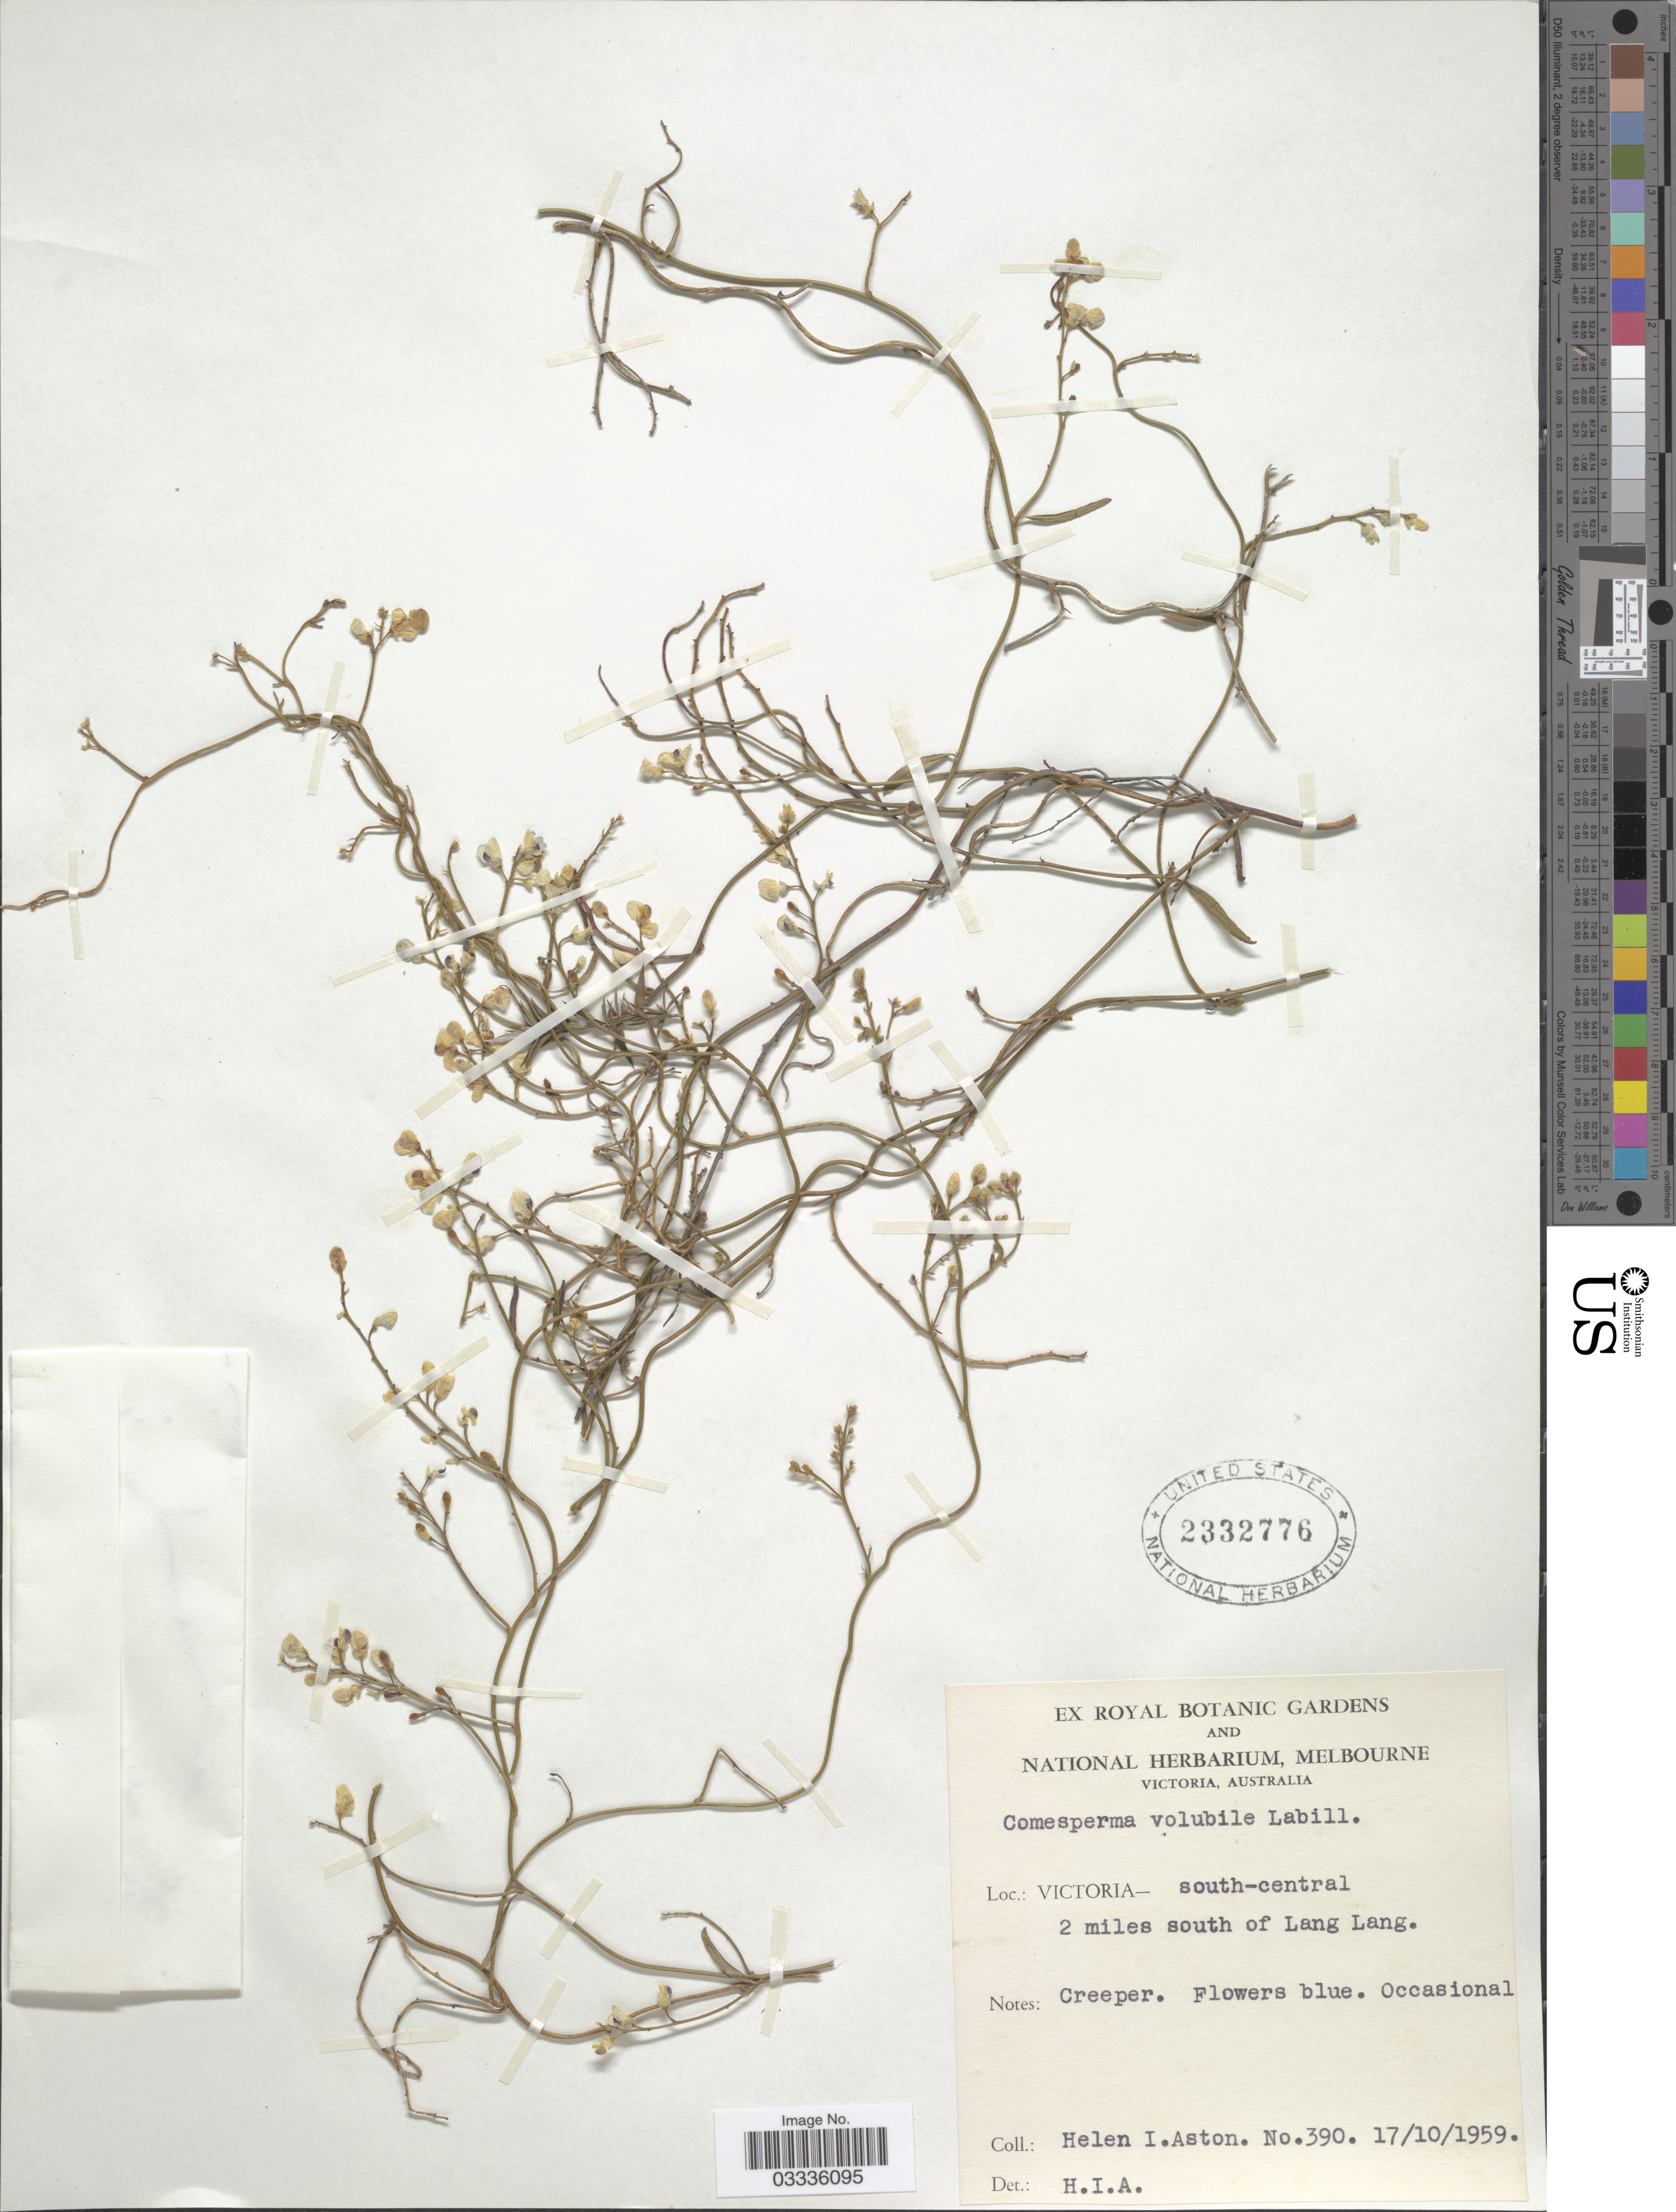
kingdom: Plantae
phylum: Tracheophyta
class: Magnoliopsida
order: Fabales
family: Polygalaceae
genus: Comesperma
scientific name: Comesperma volubile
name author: Labill.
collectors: H. I. Aston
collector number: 390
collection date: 1959-10-17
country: Australia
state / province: Victoria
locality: Victoria - south-central, 2 miles south of Lang Lang.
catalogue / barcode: US 2332776